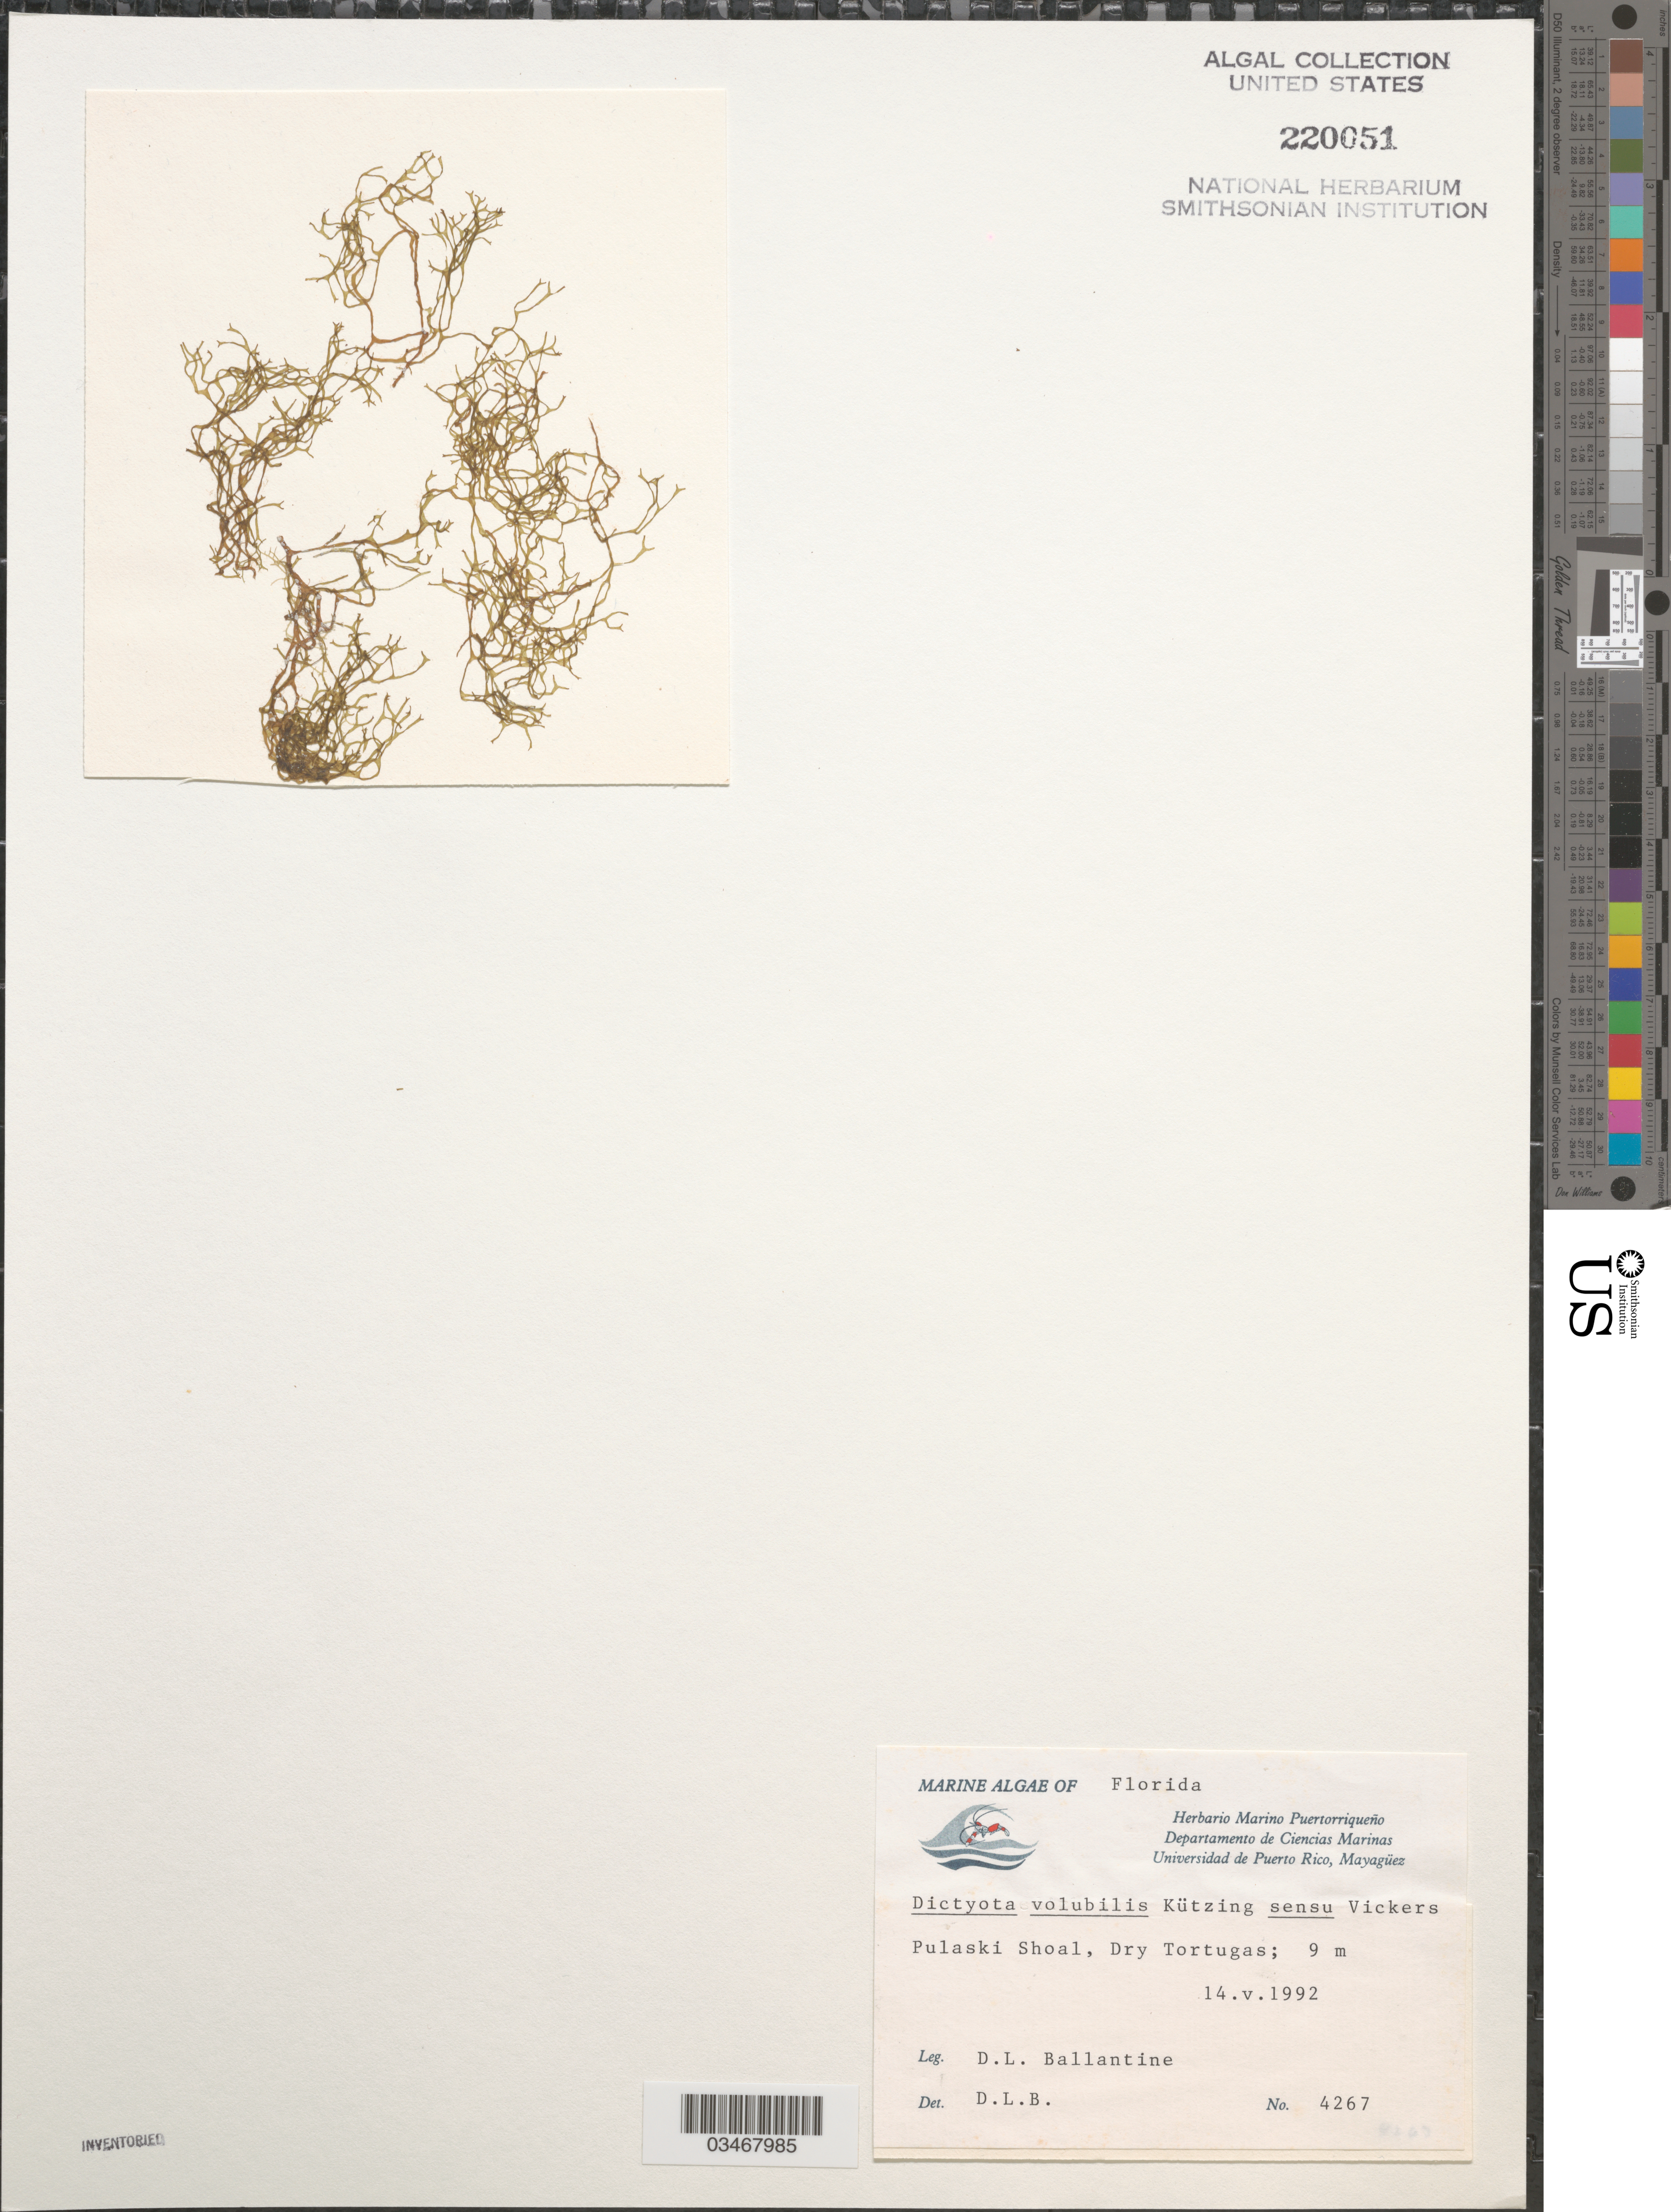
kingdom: Chromista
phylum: Ochrophyta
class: Phaeophyceae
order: Dictyotales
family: Dictyotaceae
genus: Dictyota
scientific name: Dictyota dichotoma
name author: (Huds.) J.V.Lamouroux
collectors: D.L. Ballantine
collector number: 4267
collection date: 1992-05-14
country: United States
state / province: Florida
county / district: Monroe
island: Dry Tortugas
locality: Pulaski Shoal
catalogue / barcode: US 220051